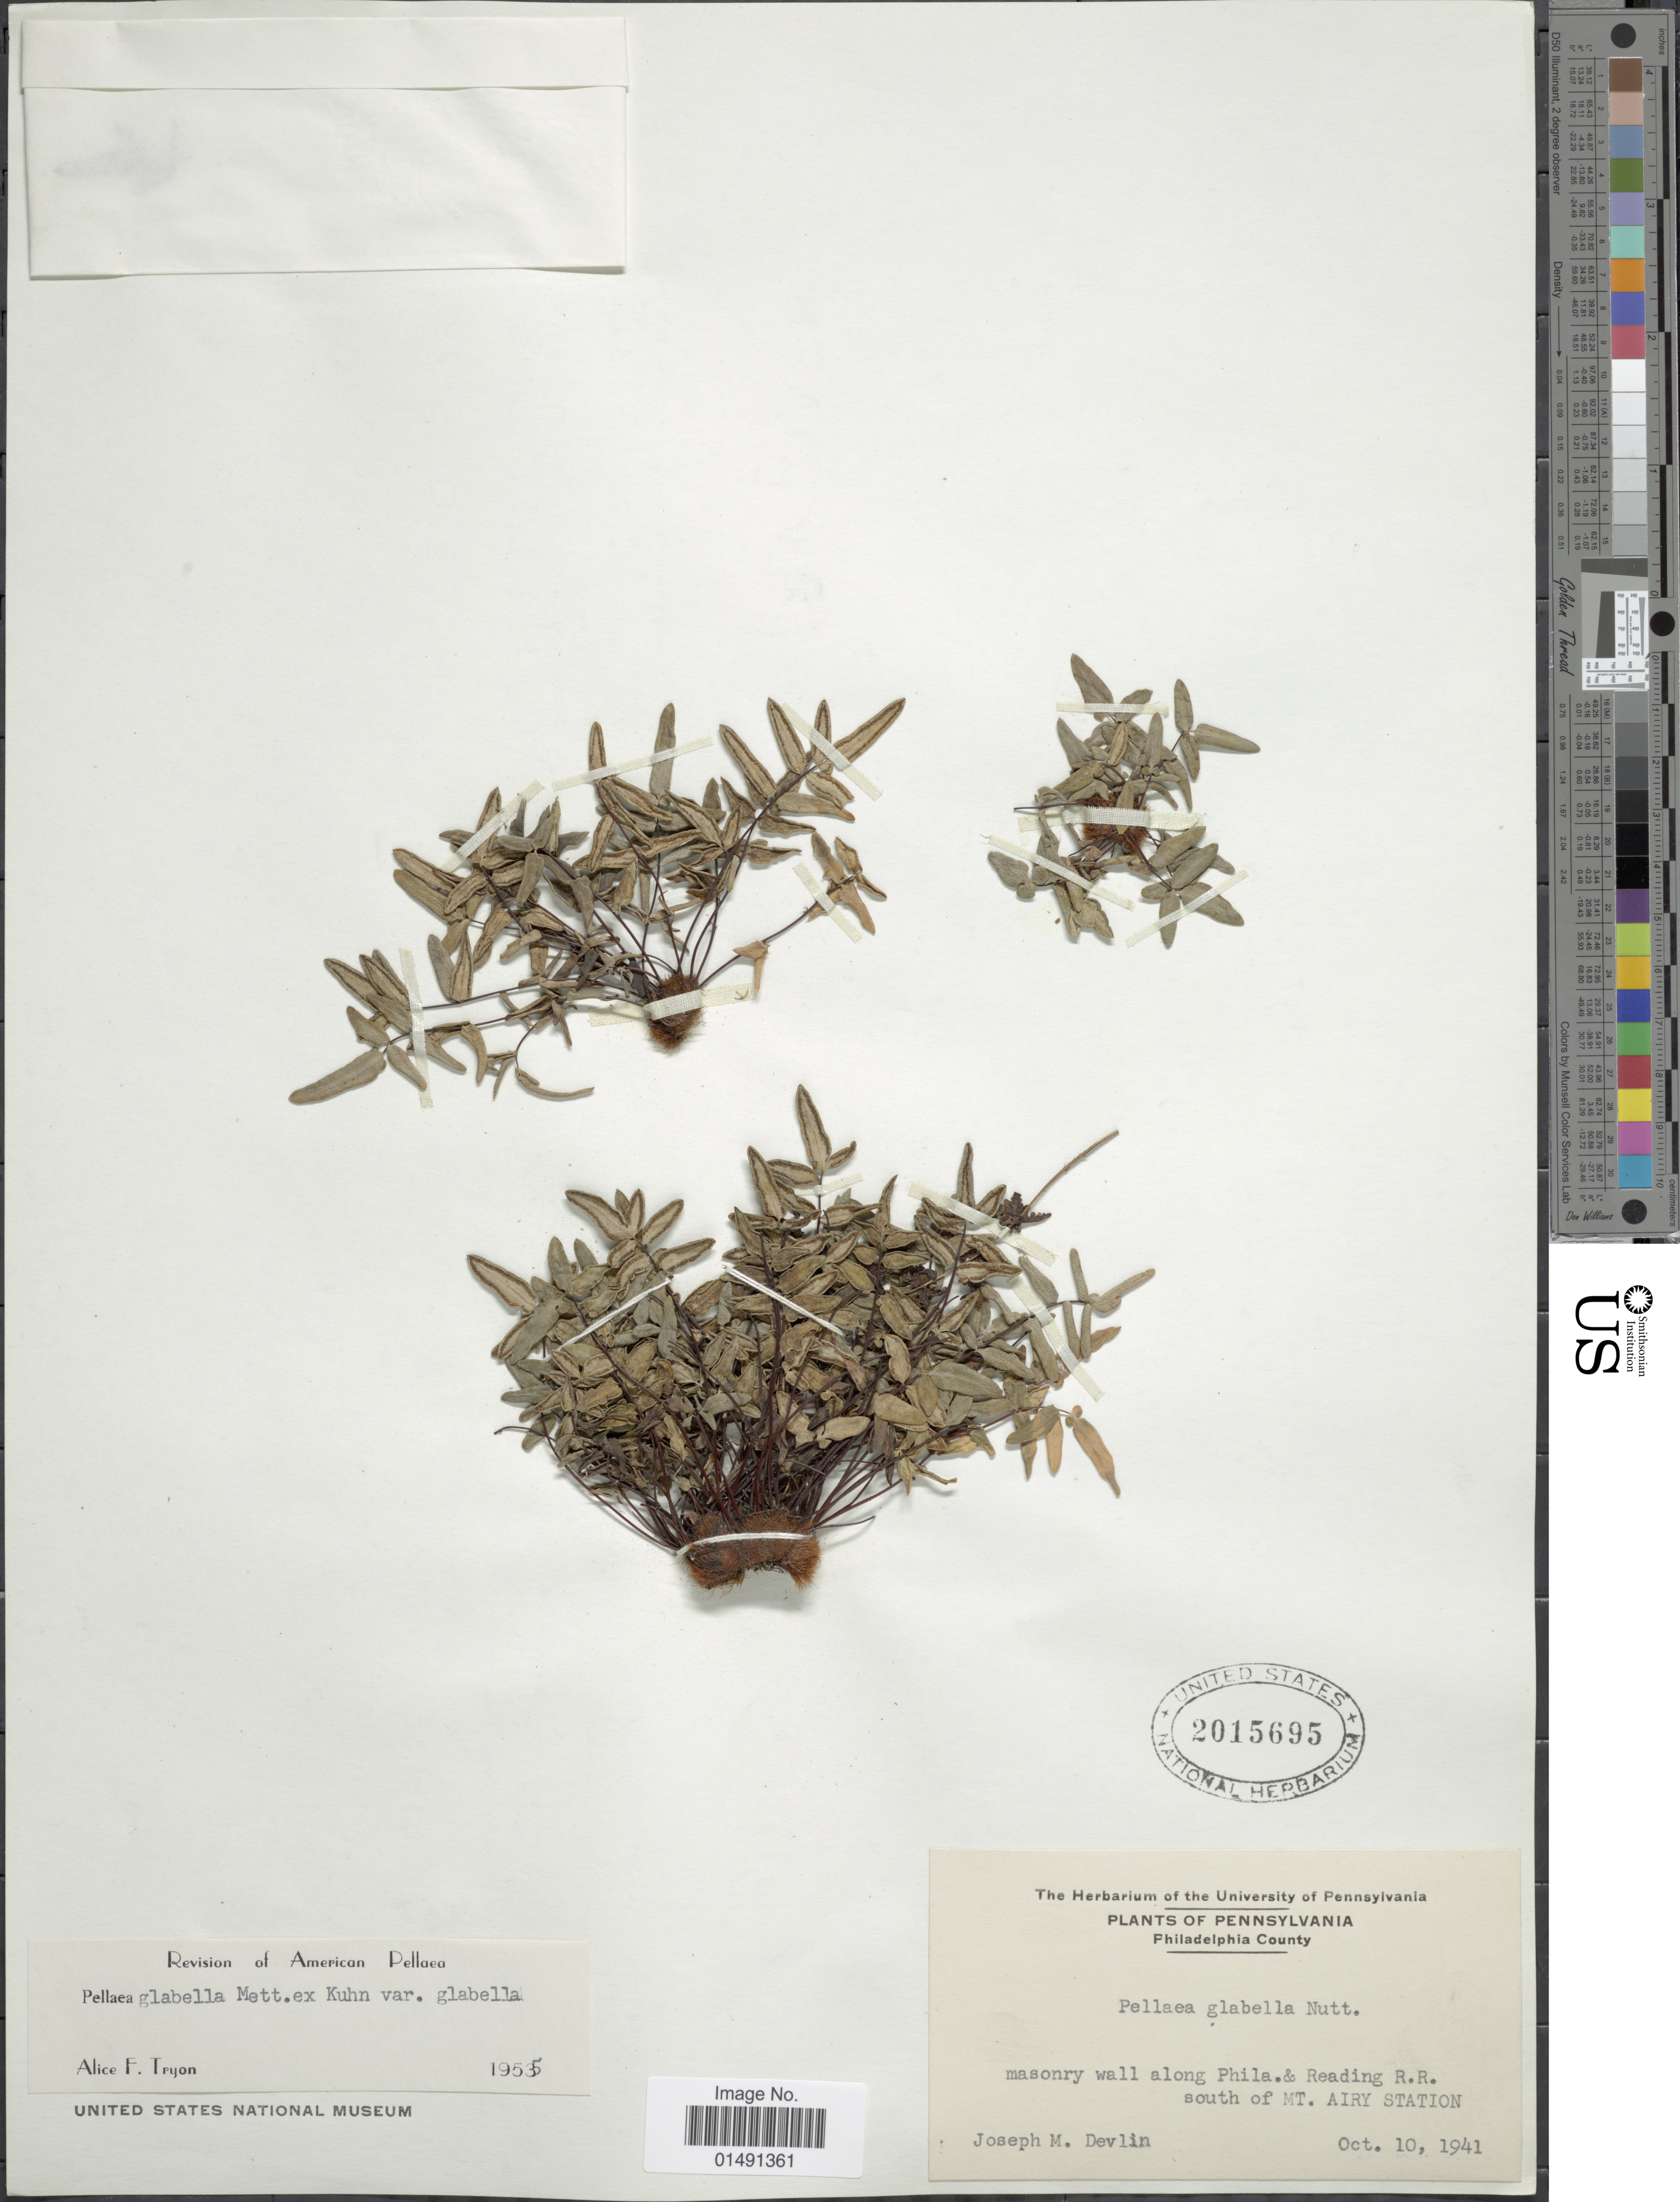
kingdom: Plantae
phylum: Tracheophyta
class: Polypodiopsida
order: Polypodiales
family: Pteridaceae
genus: Pellaea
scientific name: Pellaea glabella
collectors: J. Devlin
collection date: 1941-10-10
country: United States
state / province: Pennsylvania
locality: Philadephia County, mansory wall along Phila.& Reading R.R. south of Mt Airy Station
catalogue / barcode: US 2015695